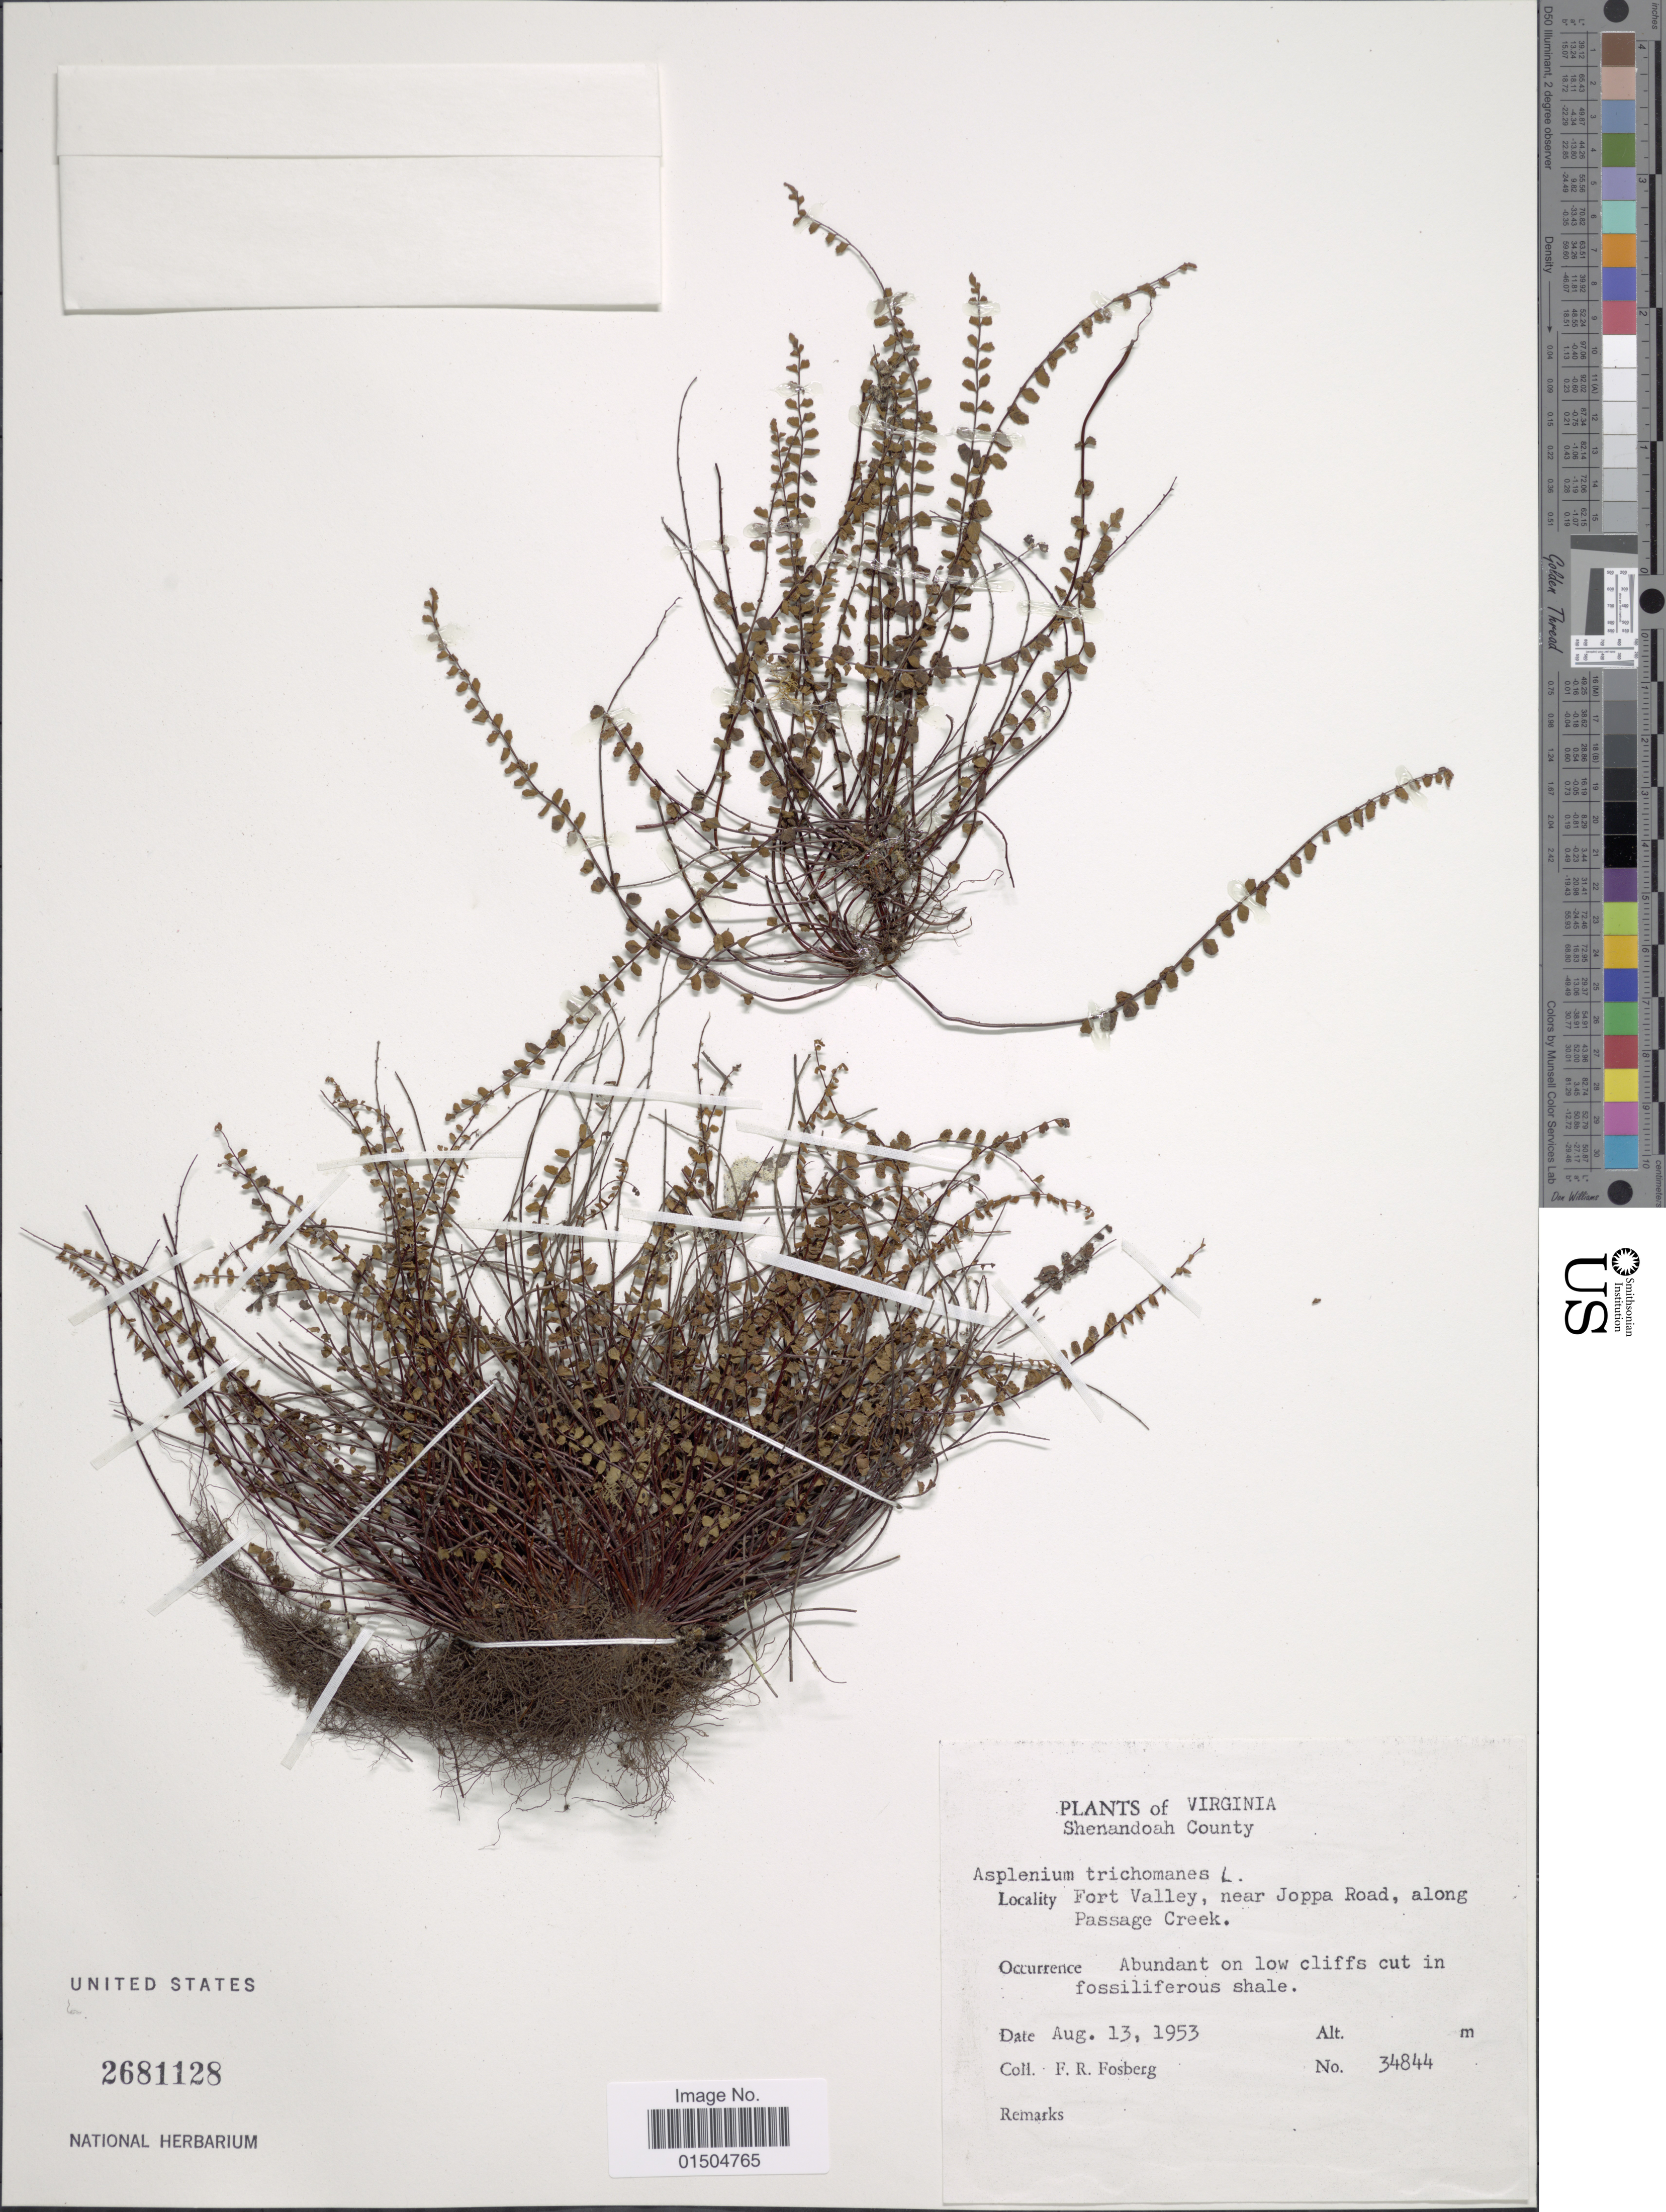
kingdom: Plantae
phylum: Tracheophyta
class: Polypodiopsida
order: Polypodiales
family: Aspleniaceae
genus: Asplenium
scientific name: Asplenium trichomanes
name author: L.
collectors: F. R. Fosberg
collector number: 34844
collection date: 1953-08-13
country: United States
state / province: Virginia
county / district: Shenandoah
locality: Shenandoah County. Fort Valley, near Joppa Road, along Passage Creek.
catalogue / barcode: US 2681128